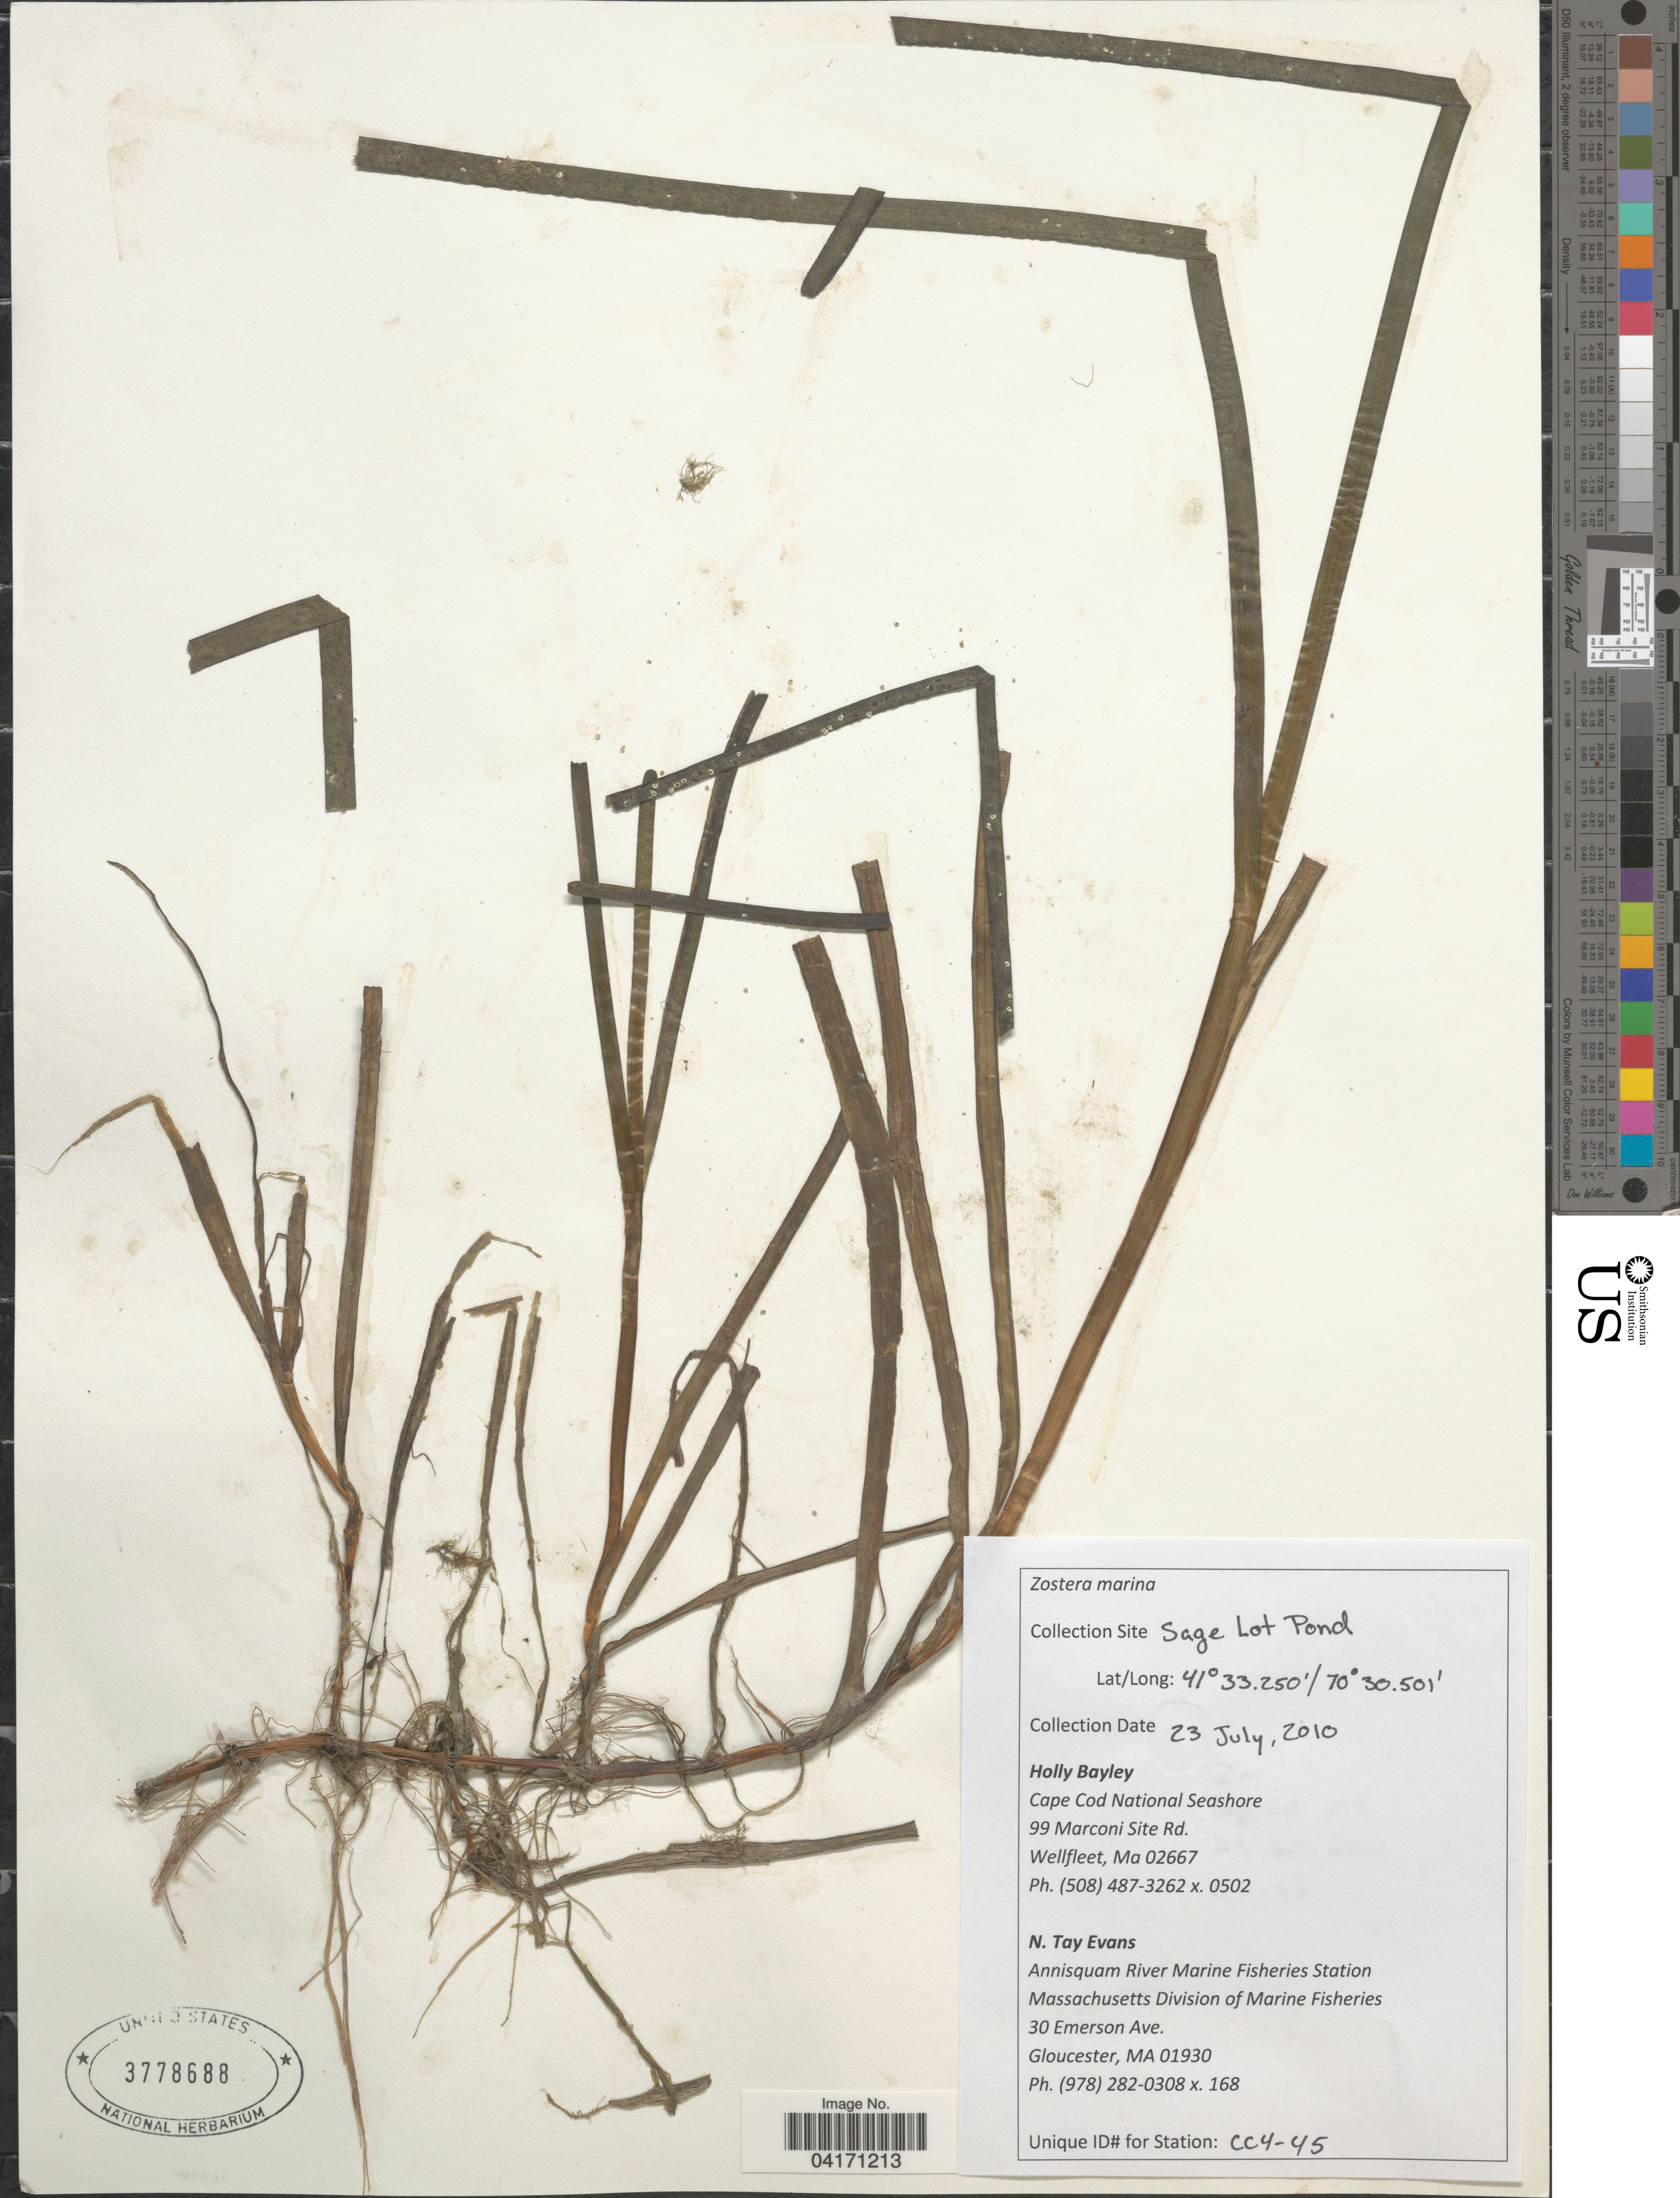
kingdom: Plantae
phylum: Tracheophyta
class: Liliopsida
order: Alismatales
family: Zosteraceae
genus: Zostera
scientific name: Zostera marina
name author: L.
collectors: H. Bayley & N. Evans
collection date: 2010-07-23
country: United States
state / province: Massachusetts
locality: Sage Lot Pond.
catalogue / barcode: US 3778688